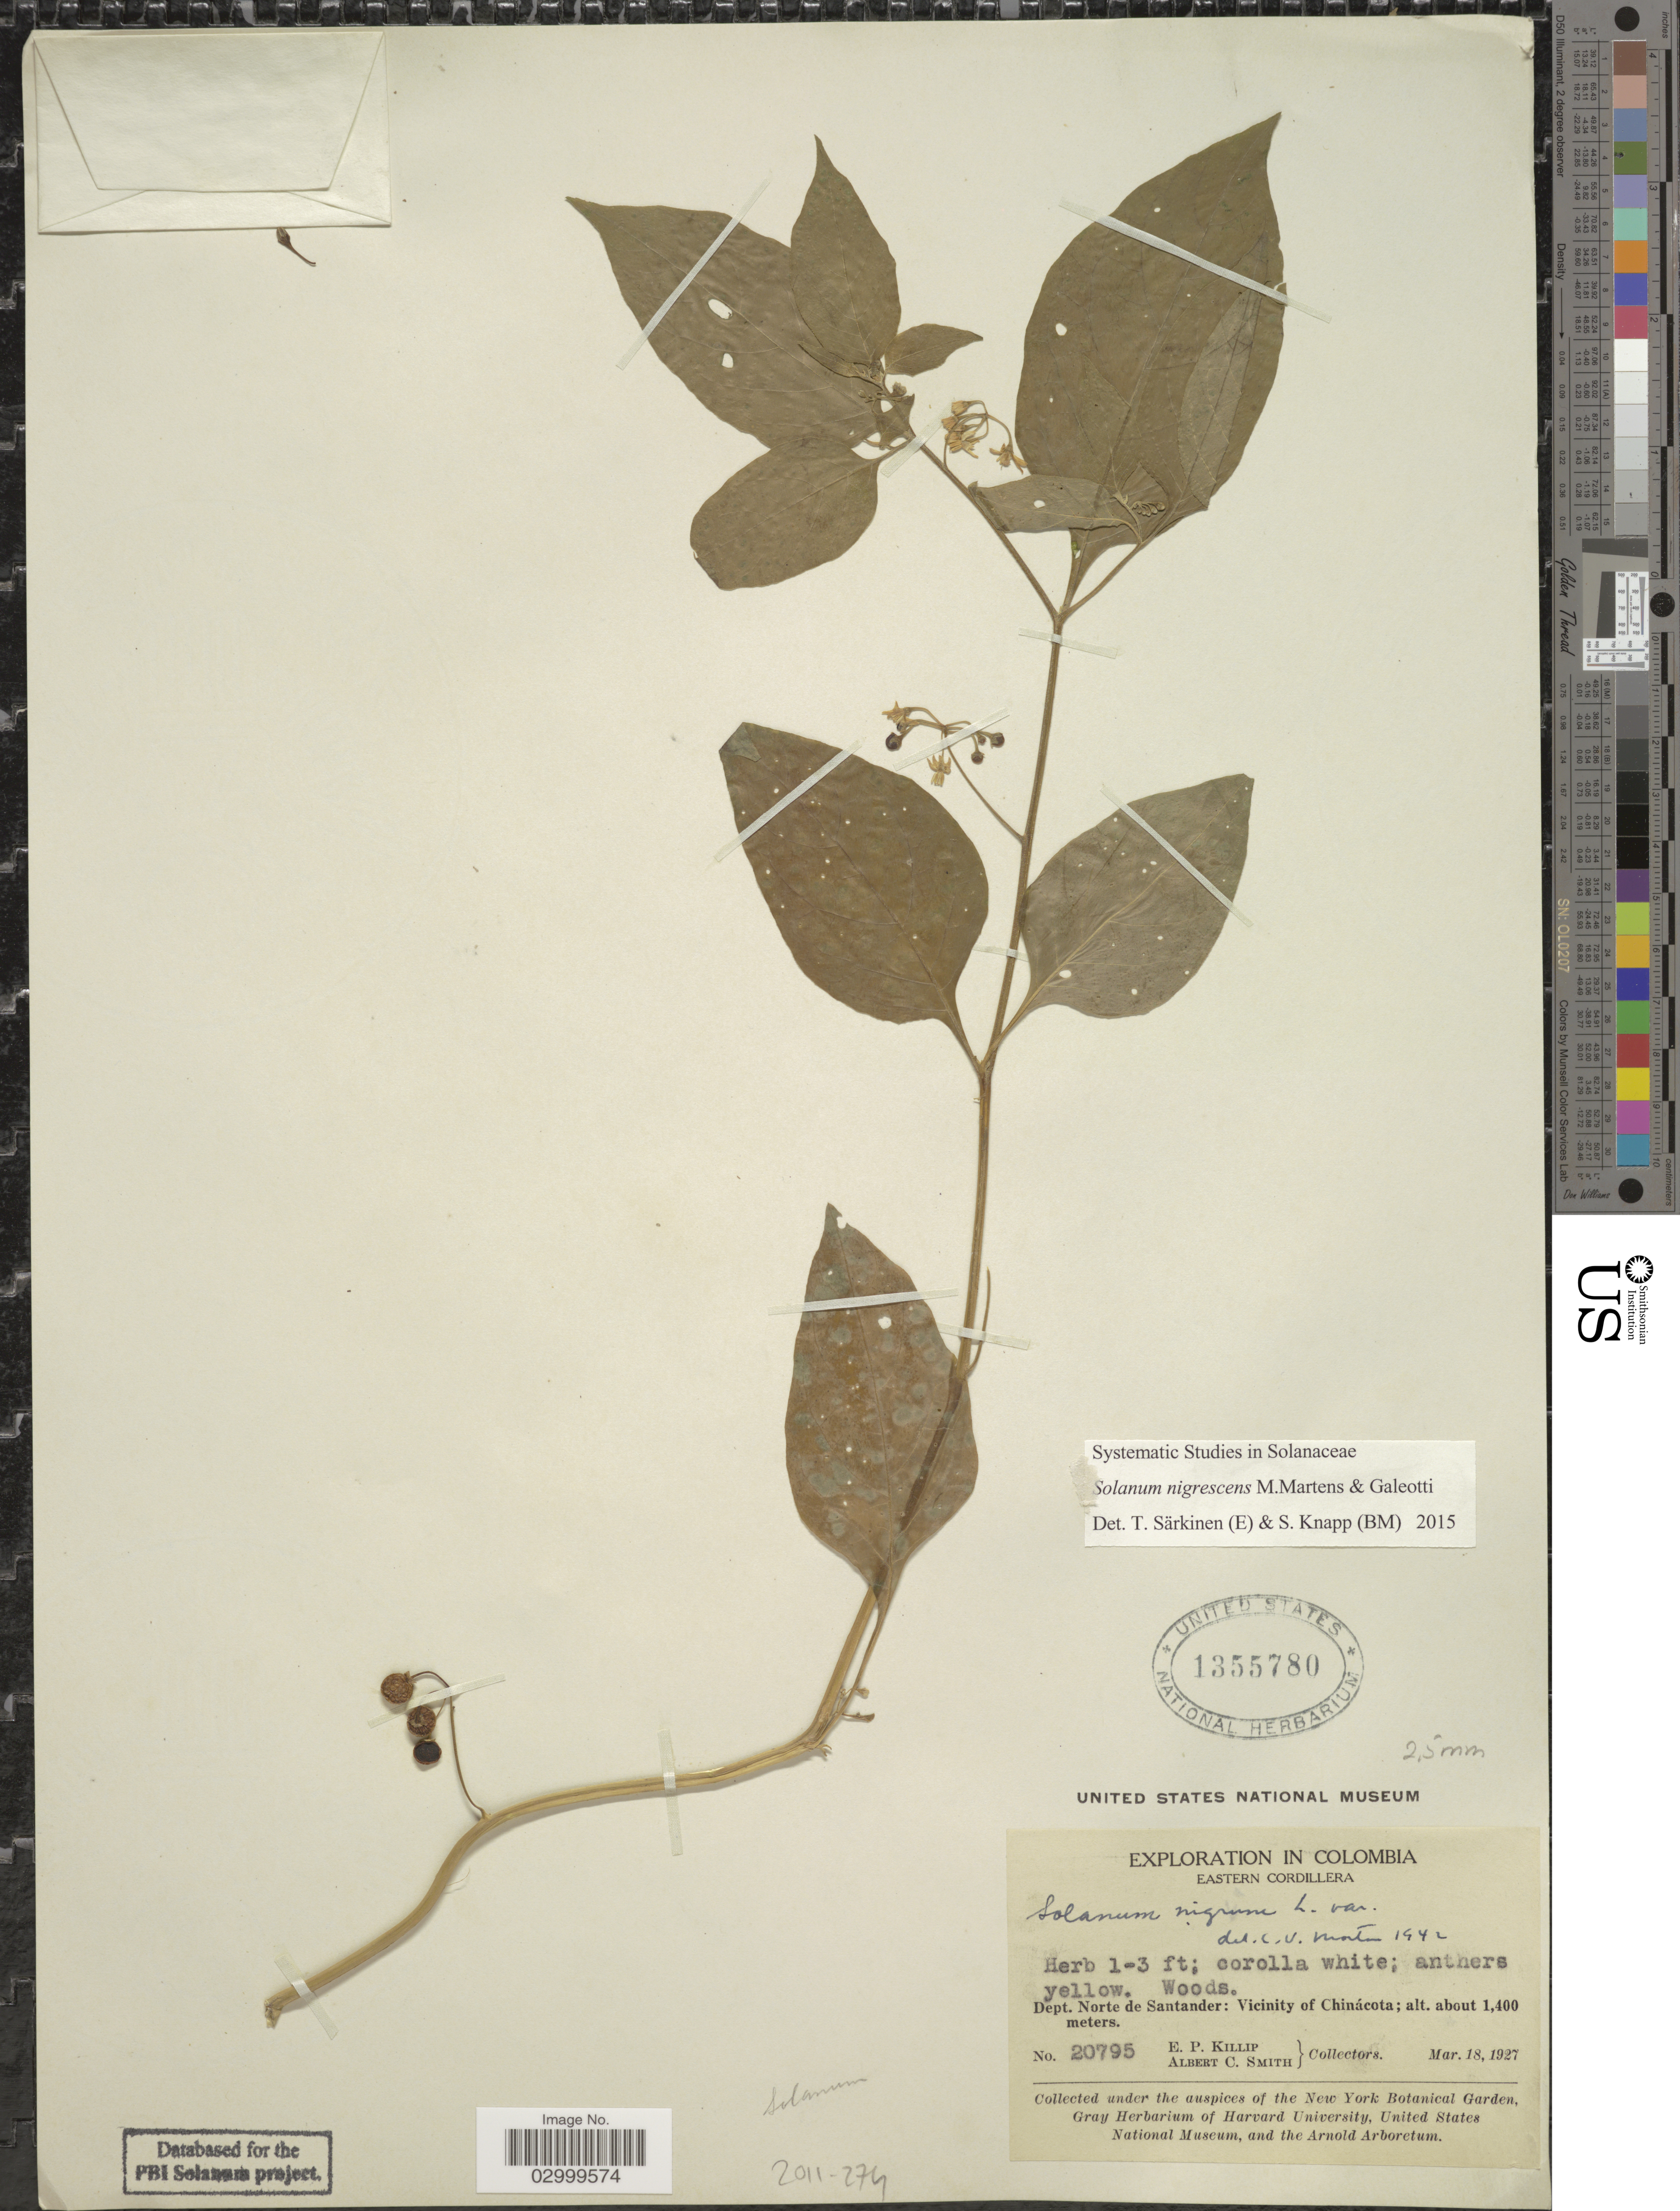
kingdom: Plantae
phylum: Tracheophyta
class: Magnoliopsida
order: Solanales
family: Solanaceae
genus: Solanum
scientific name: Solanum nigrescens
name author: M. Martens & Galeotti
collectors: E. P. Killip & A. C. Smith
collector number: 20795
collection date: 1927-03-18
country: Colombia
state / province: Norte de Santander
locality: Eastern Cordillera. Dept. Norte de Santander: Vicinity of Chinácota.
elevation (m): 1400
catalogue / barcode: US 1355780